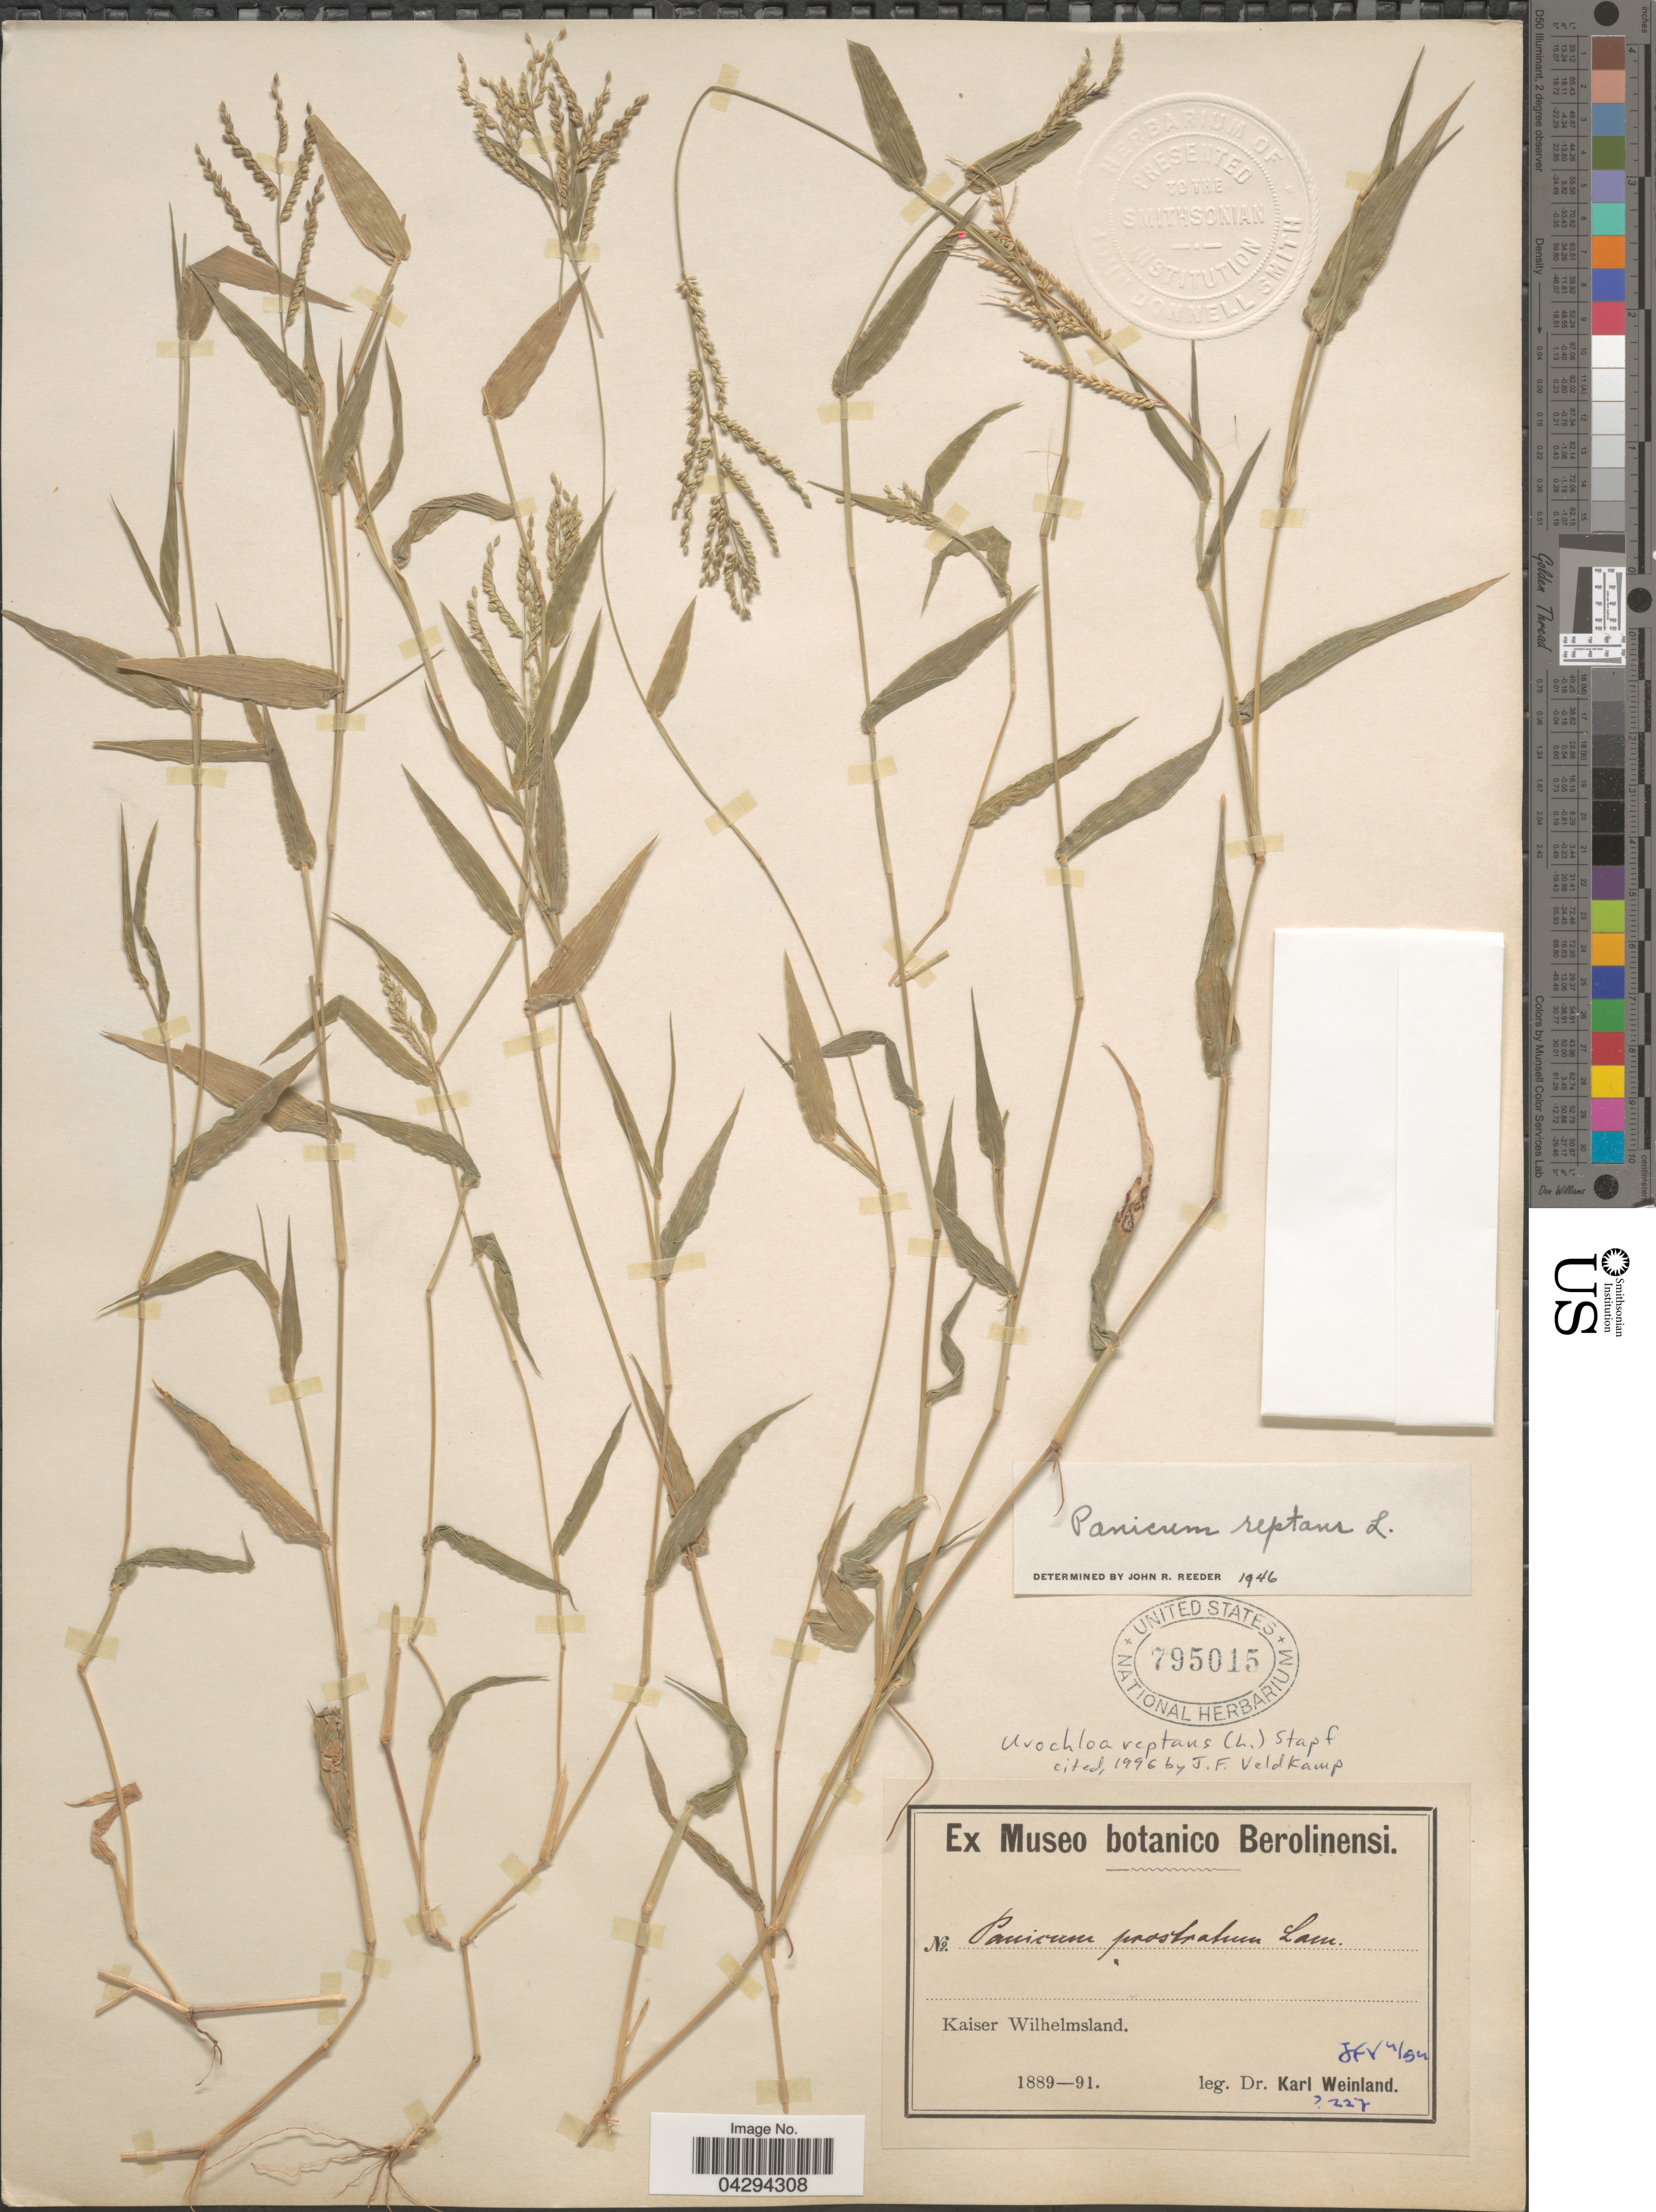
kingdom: Plantae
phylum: Tracheophyta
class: Liliopsida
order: Poales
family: Poaceae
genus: Urochloa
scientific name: Urochloa reptans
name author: (L.) Stapf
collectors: K. Weinland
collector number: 227?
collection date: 1889/1891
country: Papua New Guinea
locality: Kaiser Wilhelmsland.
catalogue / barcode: US 795015